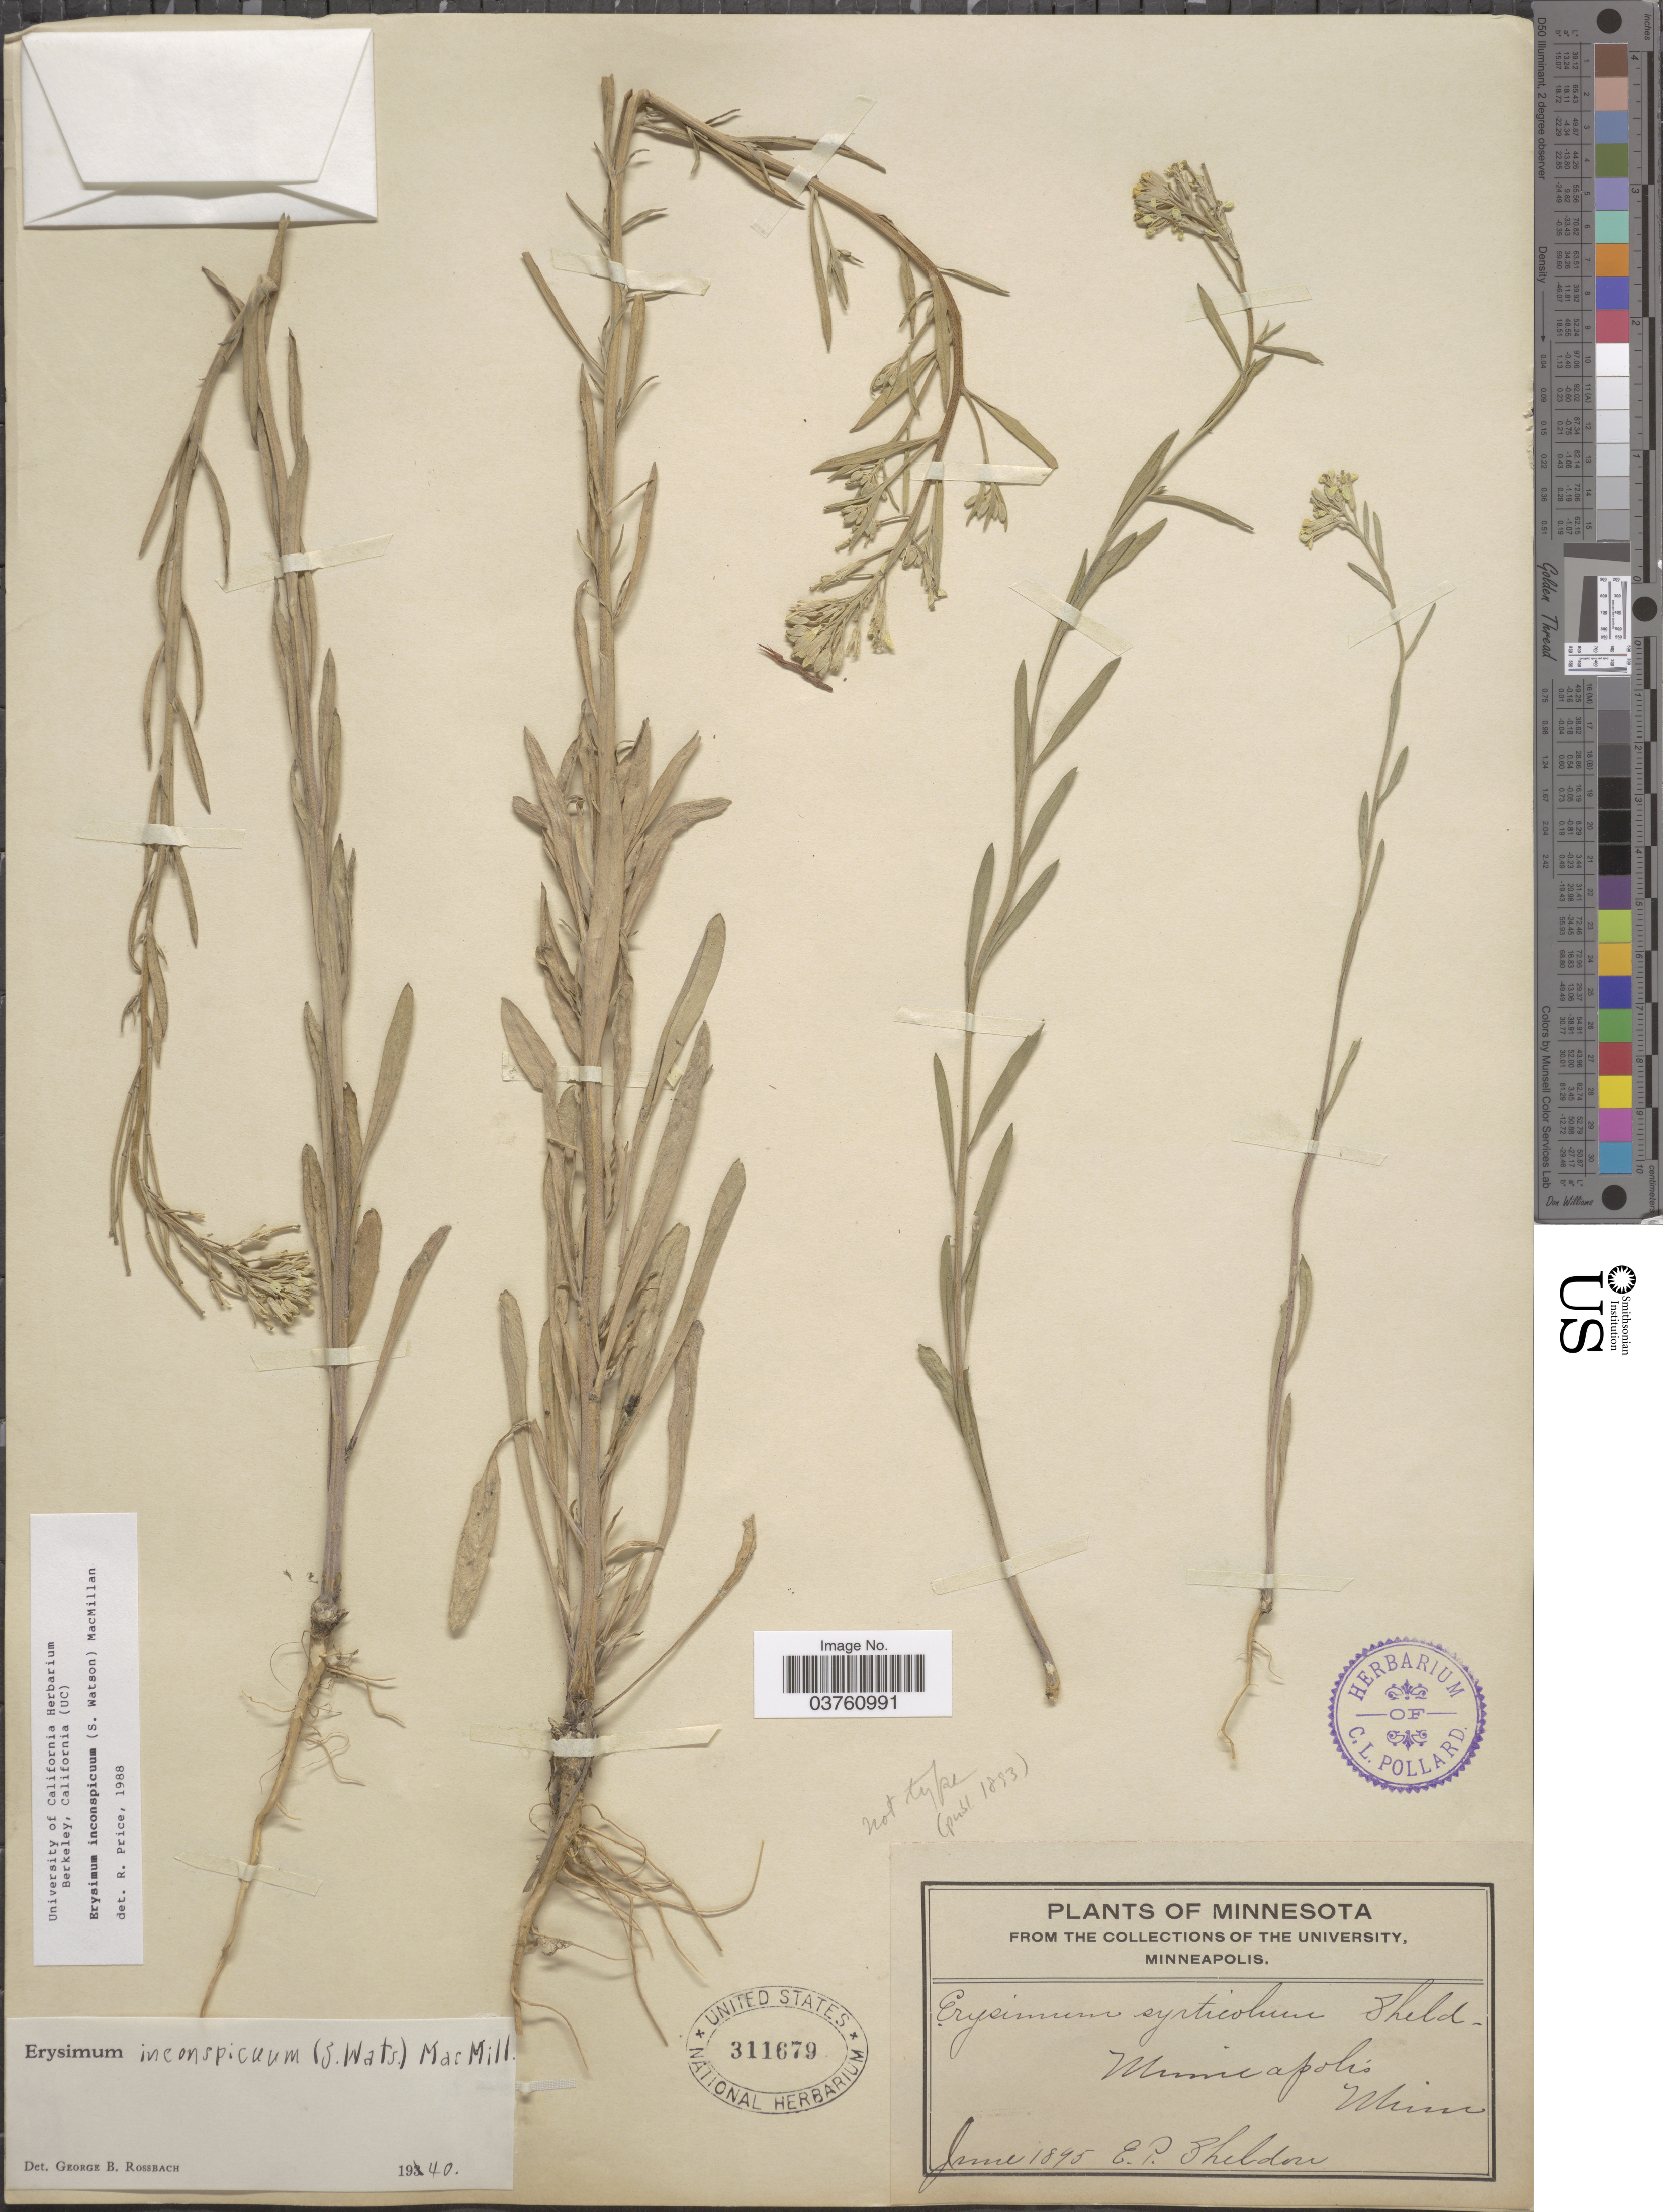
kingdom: Plantae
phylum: Tracheophyta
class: Magnoliopsida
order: Brassicales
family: Brassicaceae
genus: Erysimum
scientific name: Erysimum inconspicuum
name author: (S. Watson) MacMill.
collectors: E. P. Sheldon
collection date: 1895-06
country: United States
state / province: Minnesota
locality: Minneapolis.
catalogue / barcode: US 311679